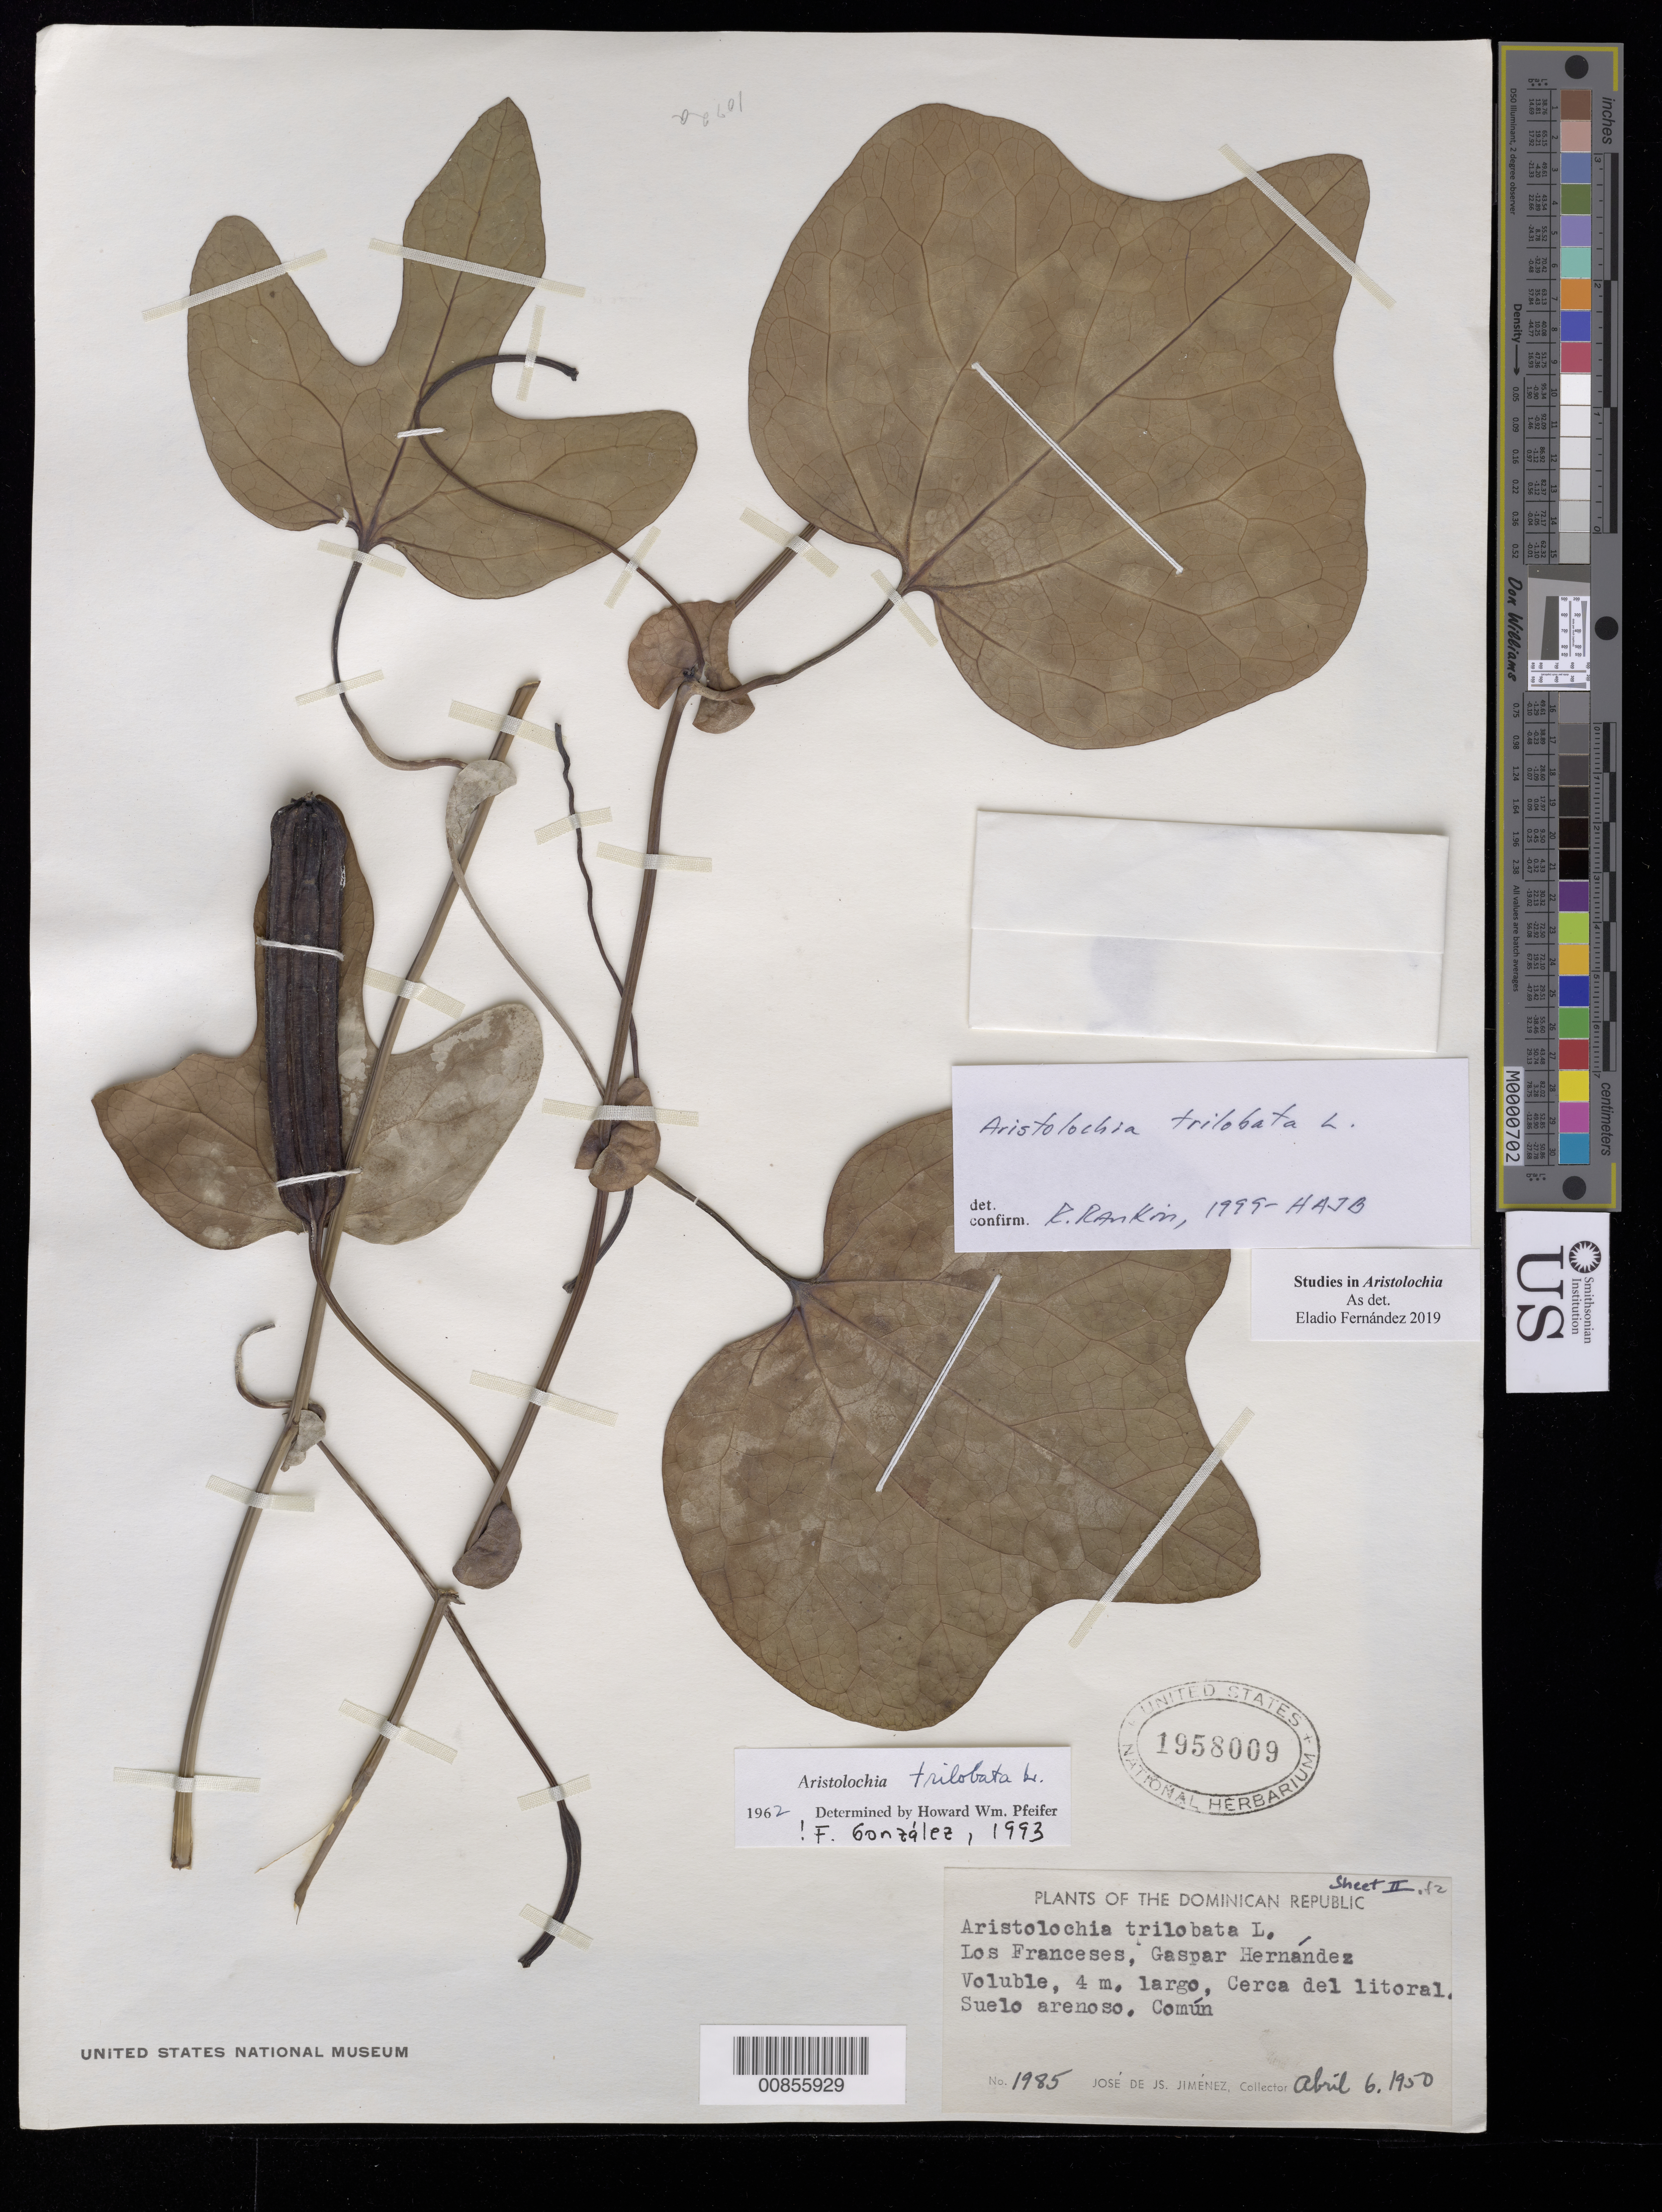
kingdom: Plantae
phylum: Tracheophyta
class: Magnoliopsida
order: Piperales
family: Aristolochiaceae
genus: Aristolochia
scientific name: Aristolochia trilobata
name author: L.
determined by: Rankin Rodriguez, Rosa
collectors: J. J. Jiménez Almonte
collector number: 1985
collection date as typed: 06 Apr 1950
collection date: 1950-04-06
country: Dominican Republic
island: Hispaniola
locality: Los Franceses, Gaspar Hernández. Cerca del litoral.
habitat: Cerca del litoral. Suelo arenoso.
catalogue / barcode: US 1958009